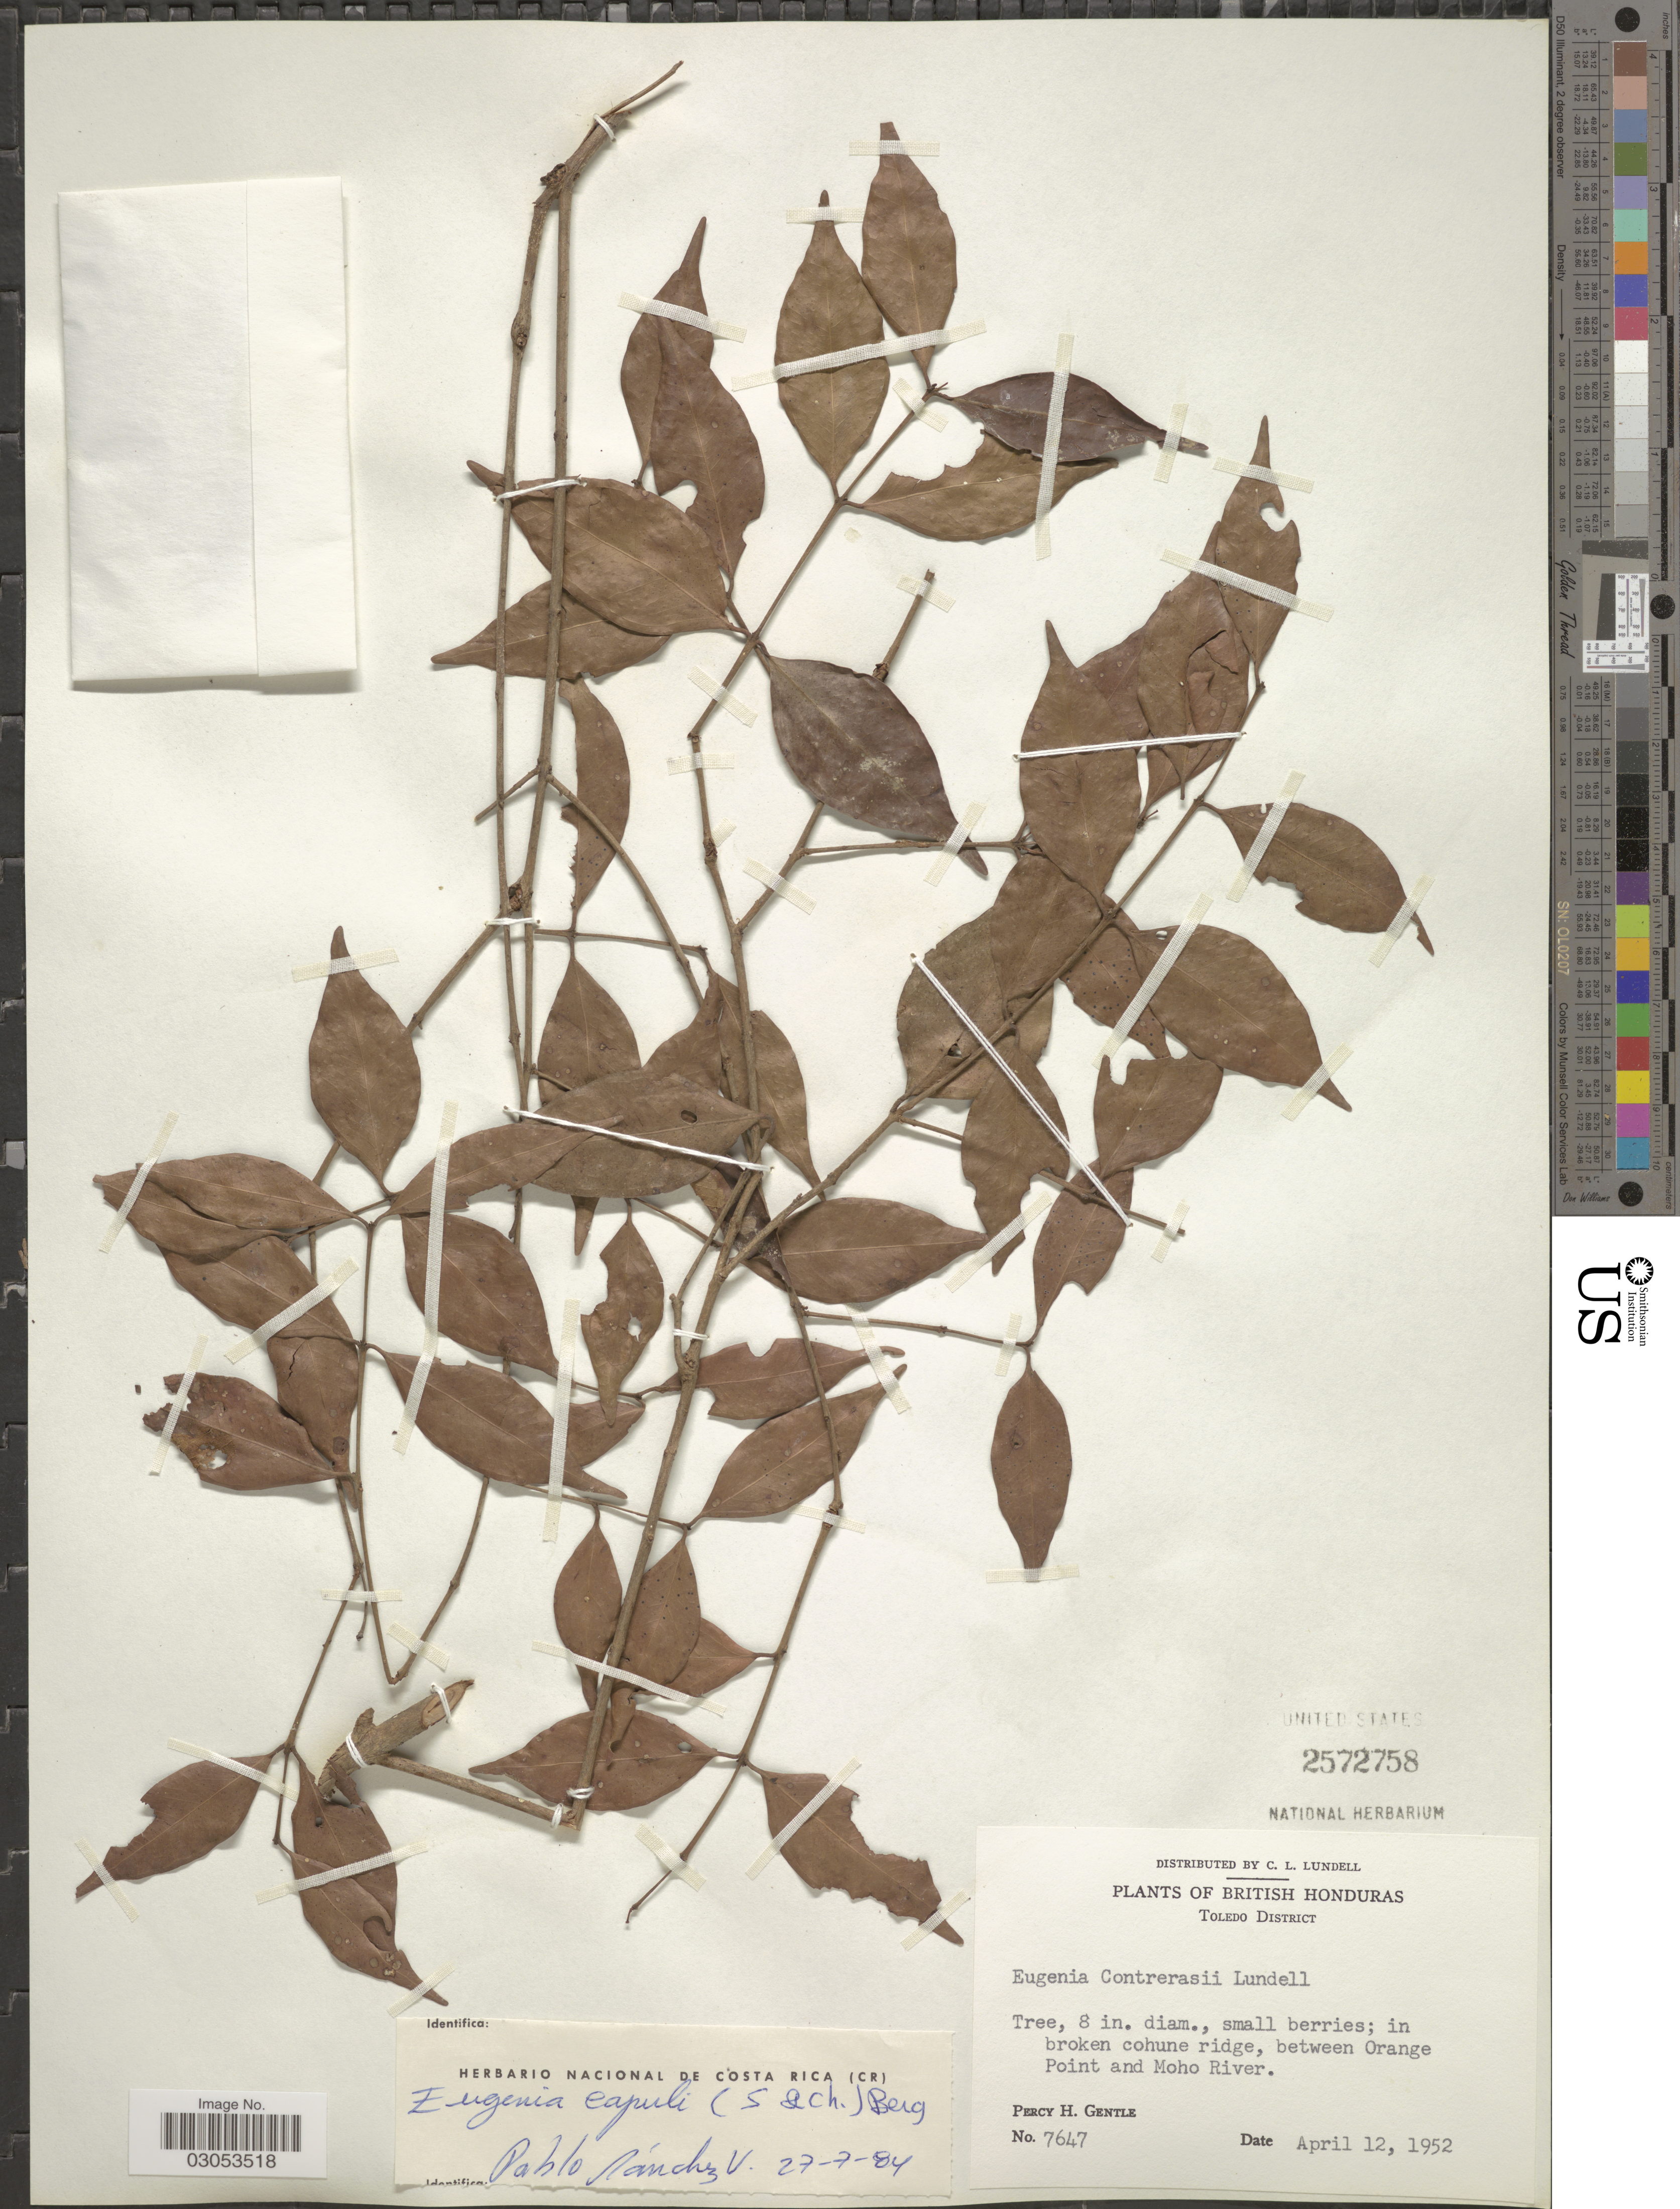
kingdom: Plantae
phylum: Tracheophyta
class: Magnoliopsida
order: Myrtales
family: Myrtaceae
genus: Eugenia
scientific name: Eugenia capuli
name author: (Schltdl. & Cham.) Hook. & Arn.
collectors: P. H. Gentle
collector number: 7647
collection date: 1952-04-12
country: Belize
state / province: Toledo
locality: British Honduras. Toledo District. In broken cohune ridge, between Orange Point and Moho River.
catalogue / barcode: US 2572758